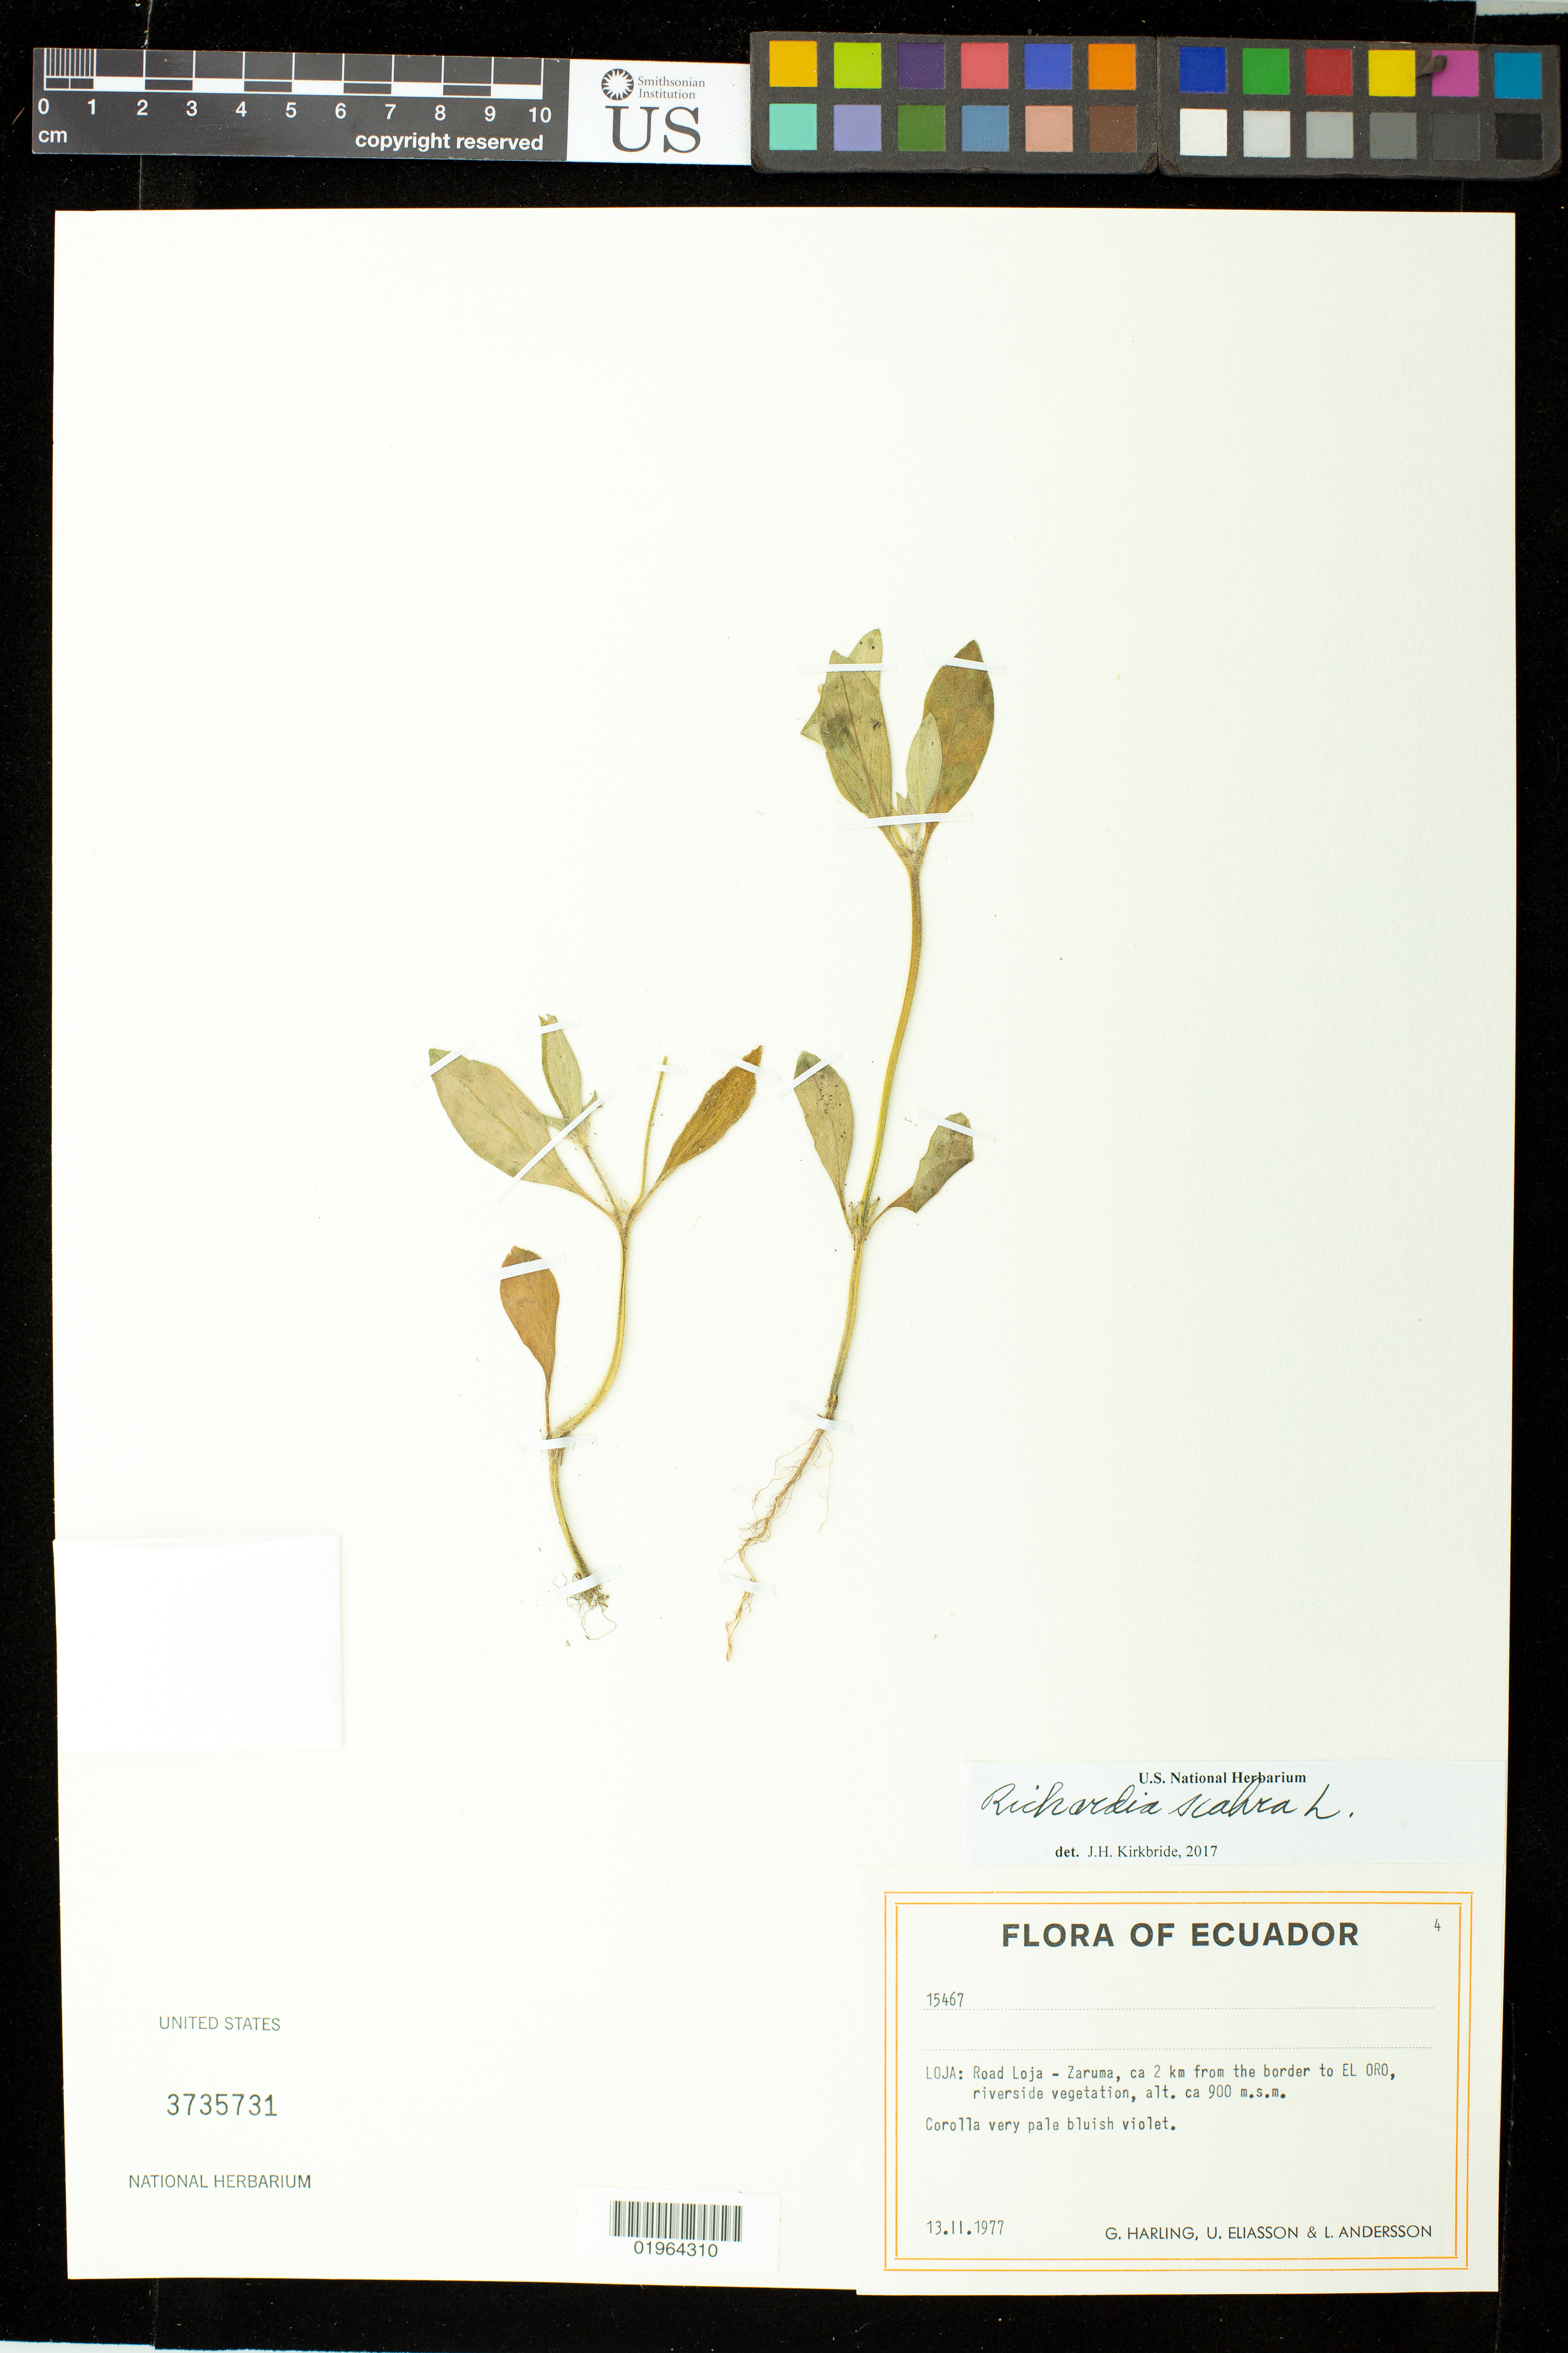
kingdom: Plantae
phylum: Tracheophyta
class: Magnoliopsida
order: Gentianales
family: Rubiaceae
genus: Richardia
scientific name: Richardia scabra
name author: L.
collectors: G. Harling, U. Eliasson & L. Andersson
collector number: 15467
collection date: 1977-02-13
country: Ecuador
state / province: Loja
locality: Road Loja- Zaruma, ca 2 km from the border to El Oro, riverside vegetation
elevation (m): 900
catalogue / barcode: US 3735731